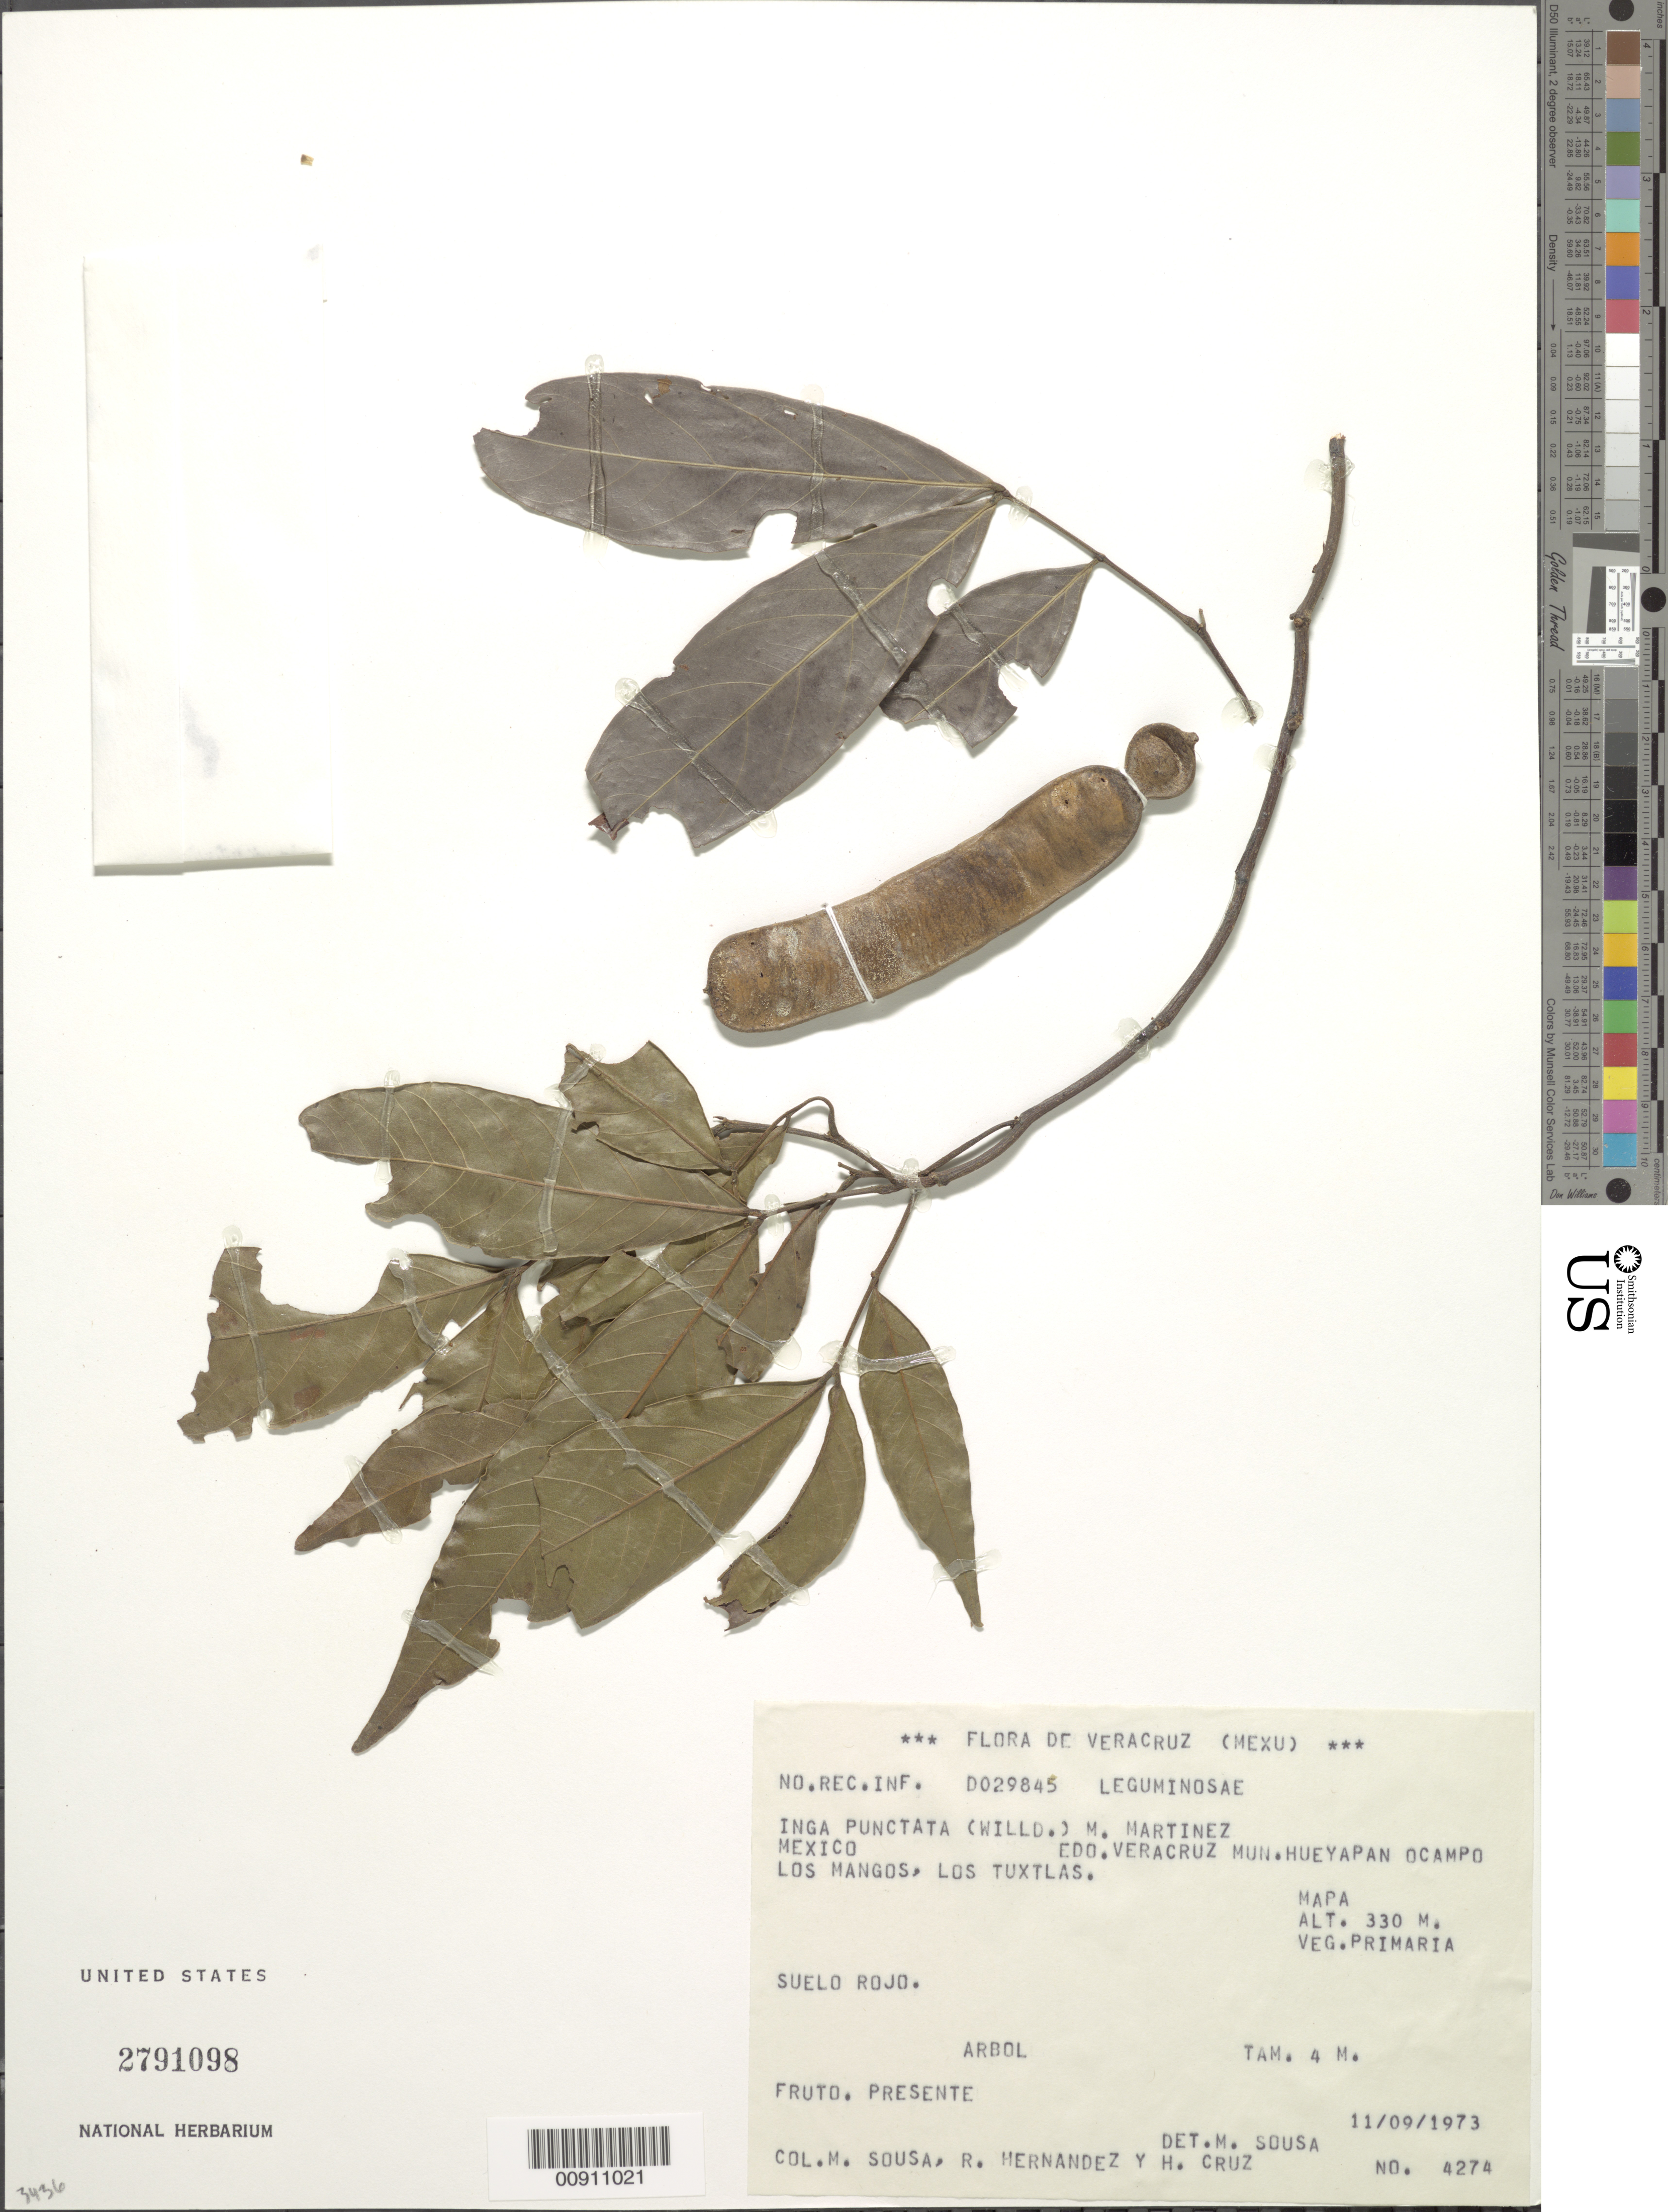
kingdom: Plantae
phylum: Tracheophyta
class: Magnoliopsida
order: Fabales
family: Fabaceae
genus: Inga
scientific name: Inga punctata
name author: Willd.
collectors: M. Sousa S., R. Hernandez M. & H. Cruz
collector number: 4274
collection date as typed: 11 Sep 1973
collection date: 1973-09-11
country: Mexico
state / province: Veracruz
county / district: Hueyapan de Ocampo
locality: Edo. Veracruz, Mun. Hueyapan de Ocampo, Los Mangos, Los Tuxtlas.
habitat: Vegetación primaria, suelo rojo.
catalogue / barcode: US 2791098